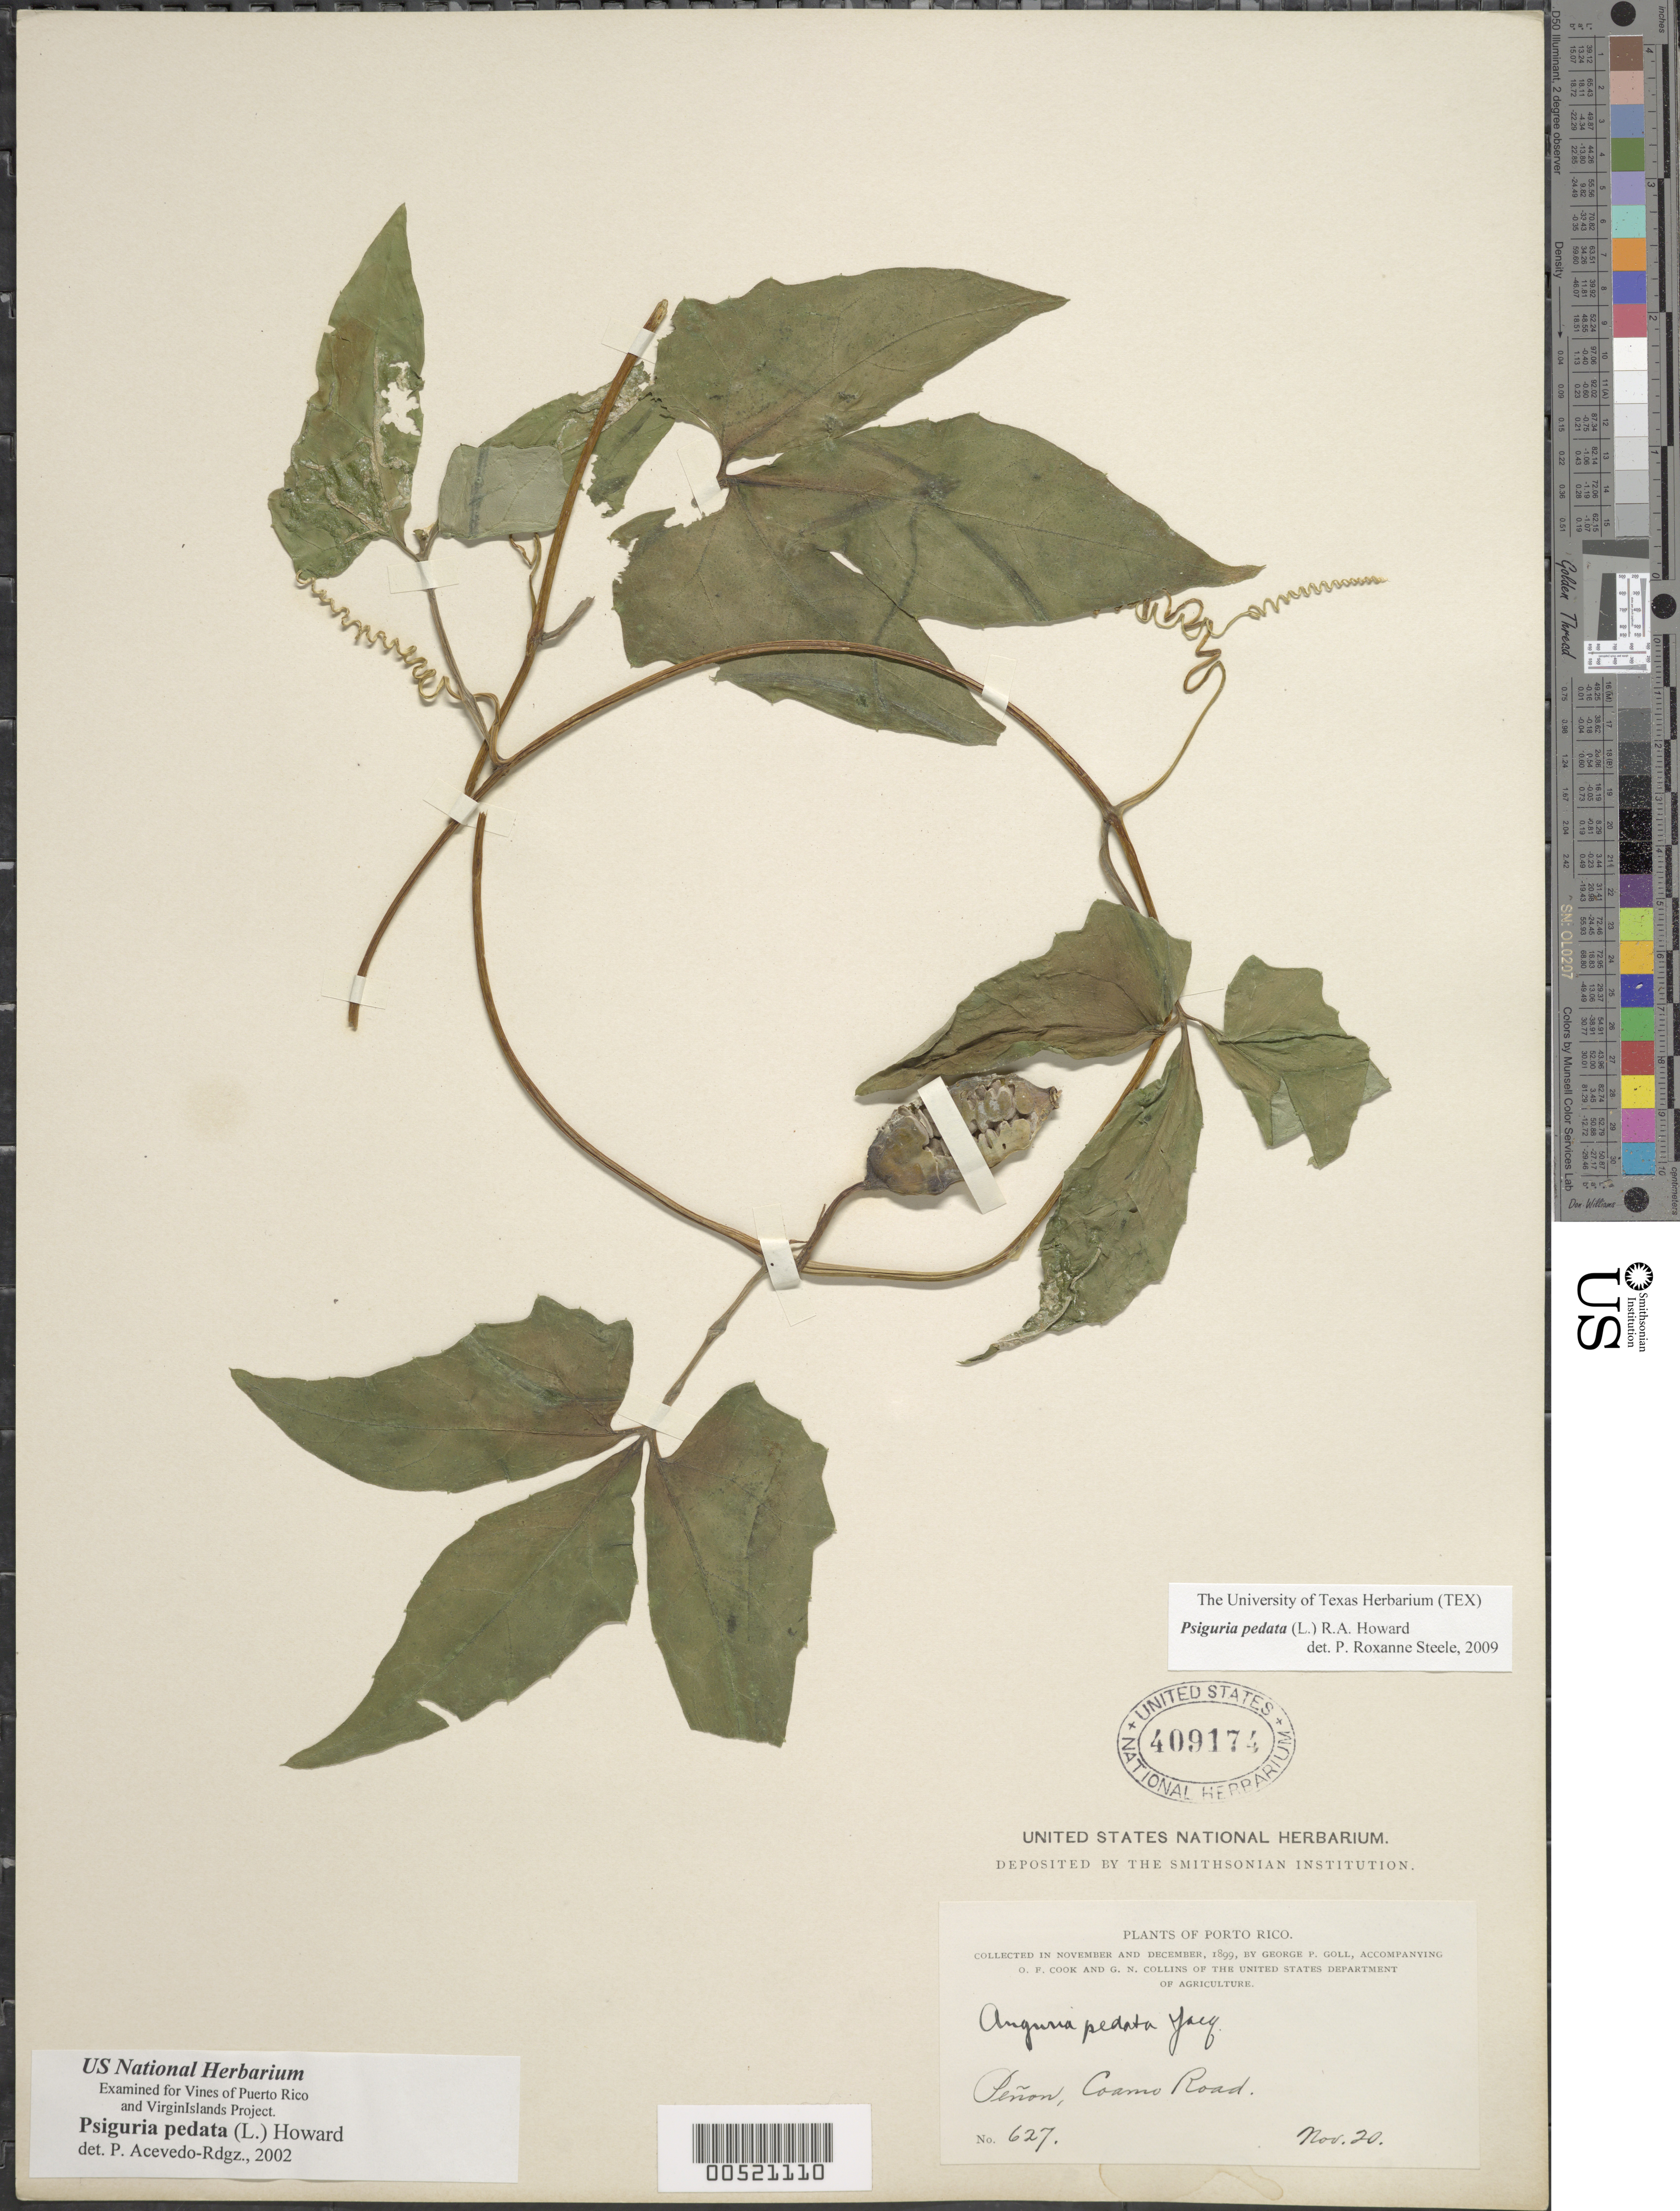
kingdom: Plantae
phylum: Tracheophyta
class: Magnoliopsida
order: Cucurbitales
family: Cucurbitaceae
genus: Psiguria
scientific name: Psiguria pedata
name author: (L.) R.A. Howard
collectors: G. Goll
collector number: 627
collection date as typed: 20 Nov 1899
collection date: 1899-11-20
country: Puerto Rico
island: Greater Antilles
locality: Peñon, Coamo Road.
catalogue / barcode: US 409174